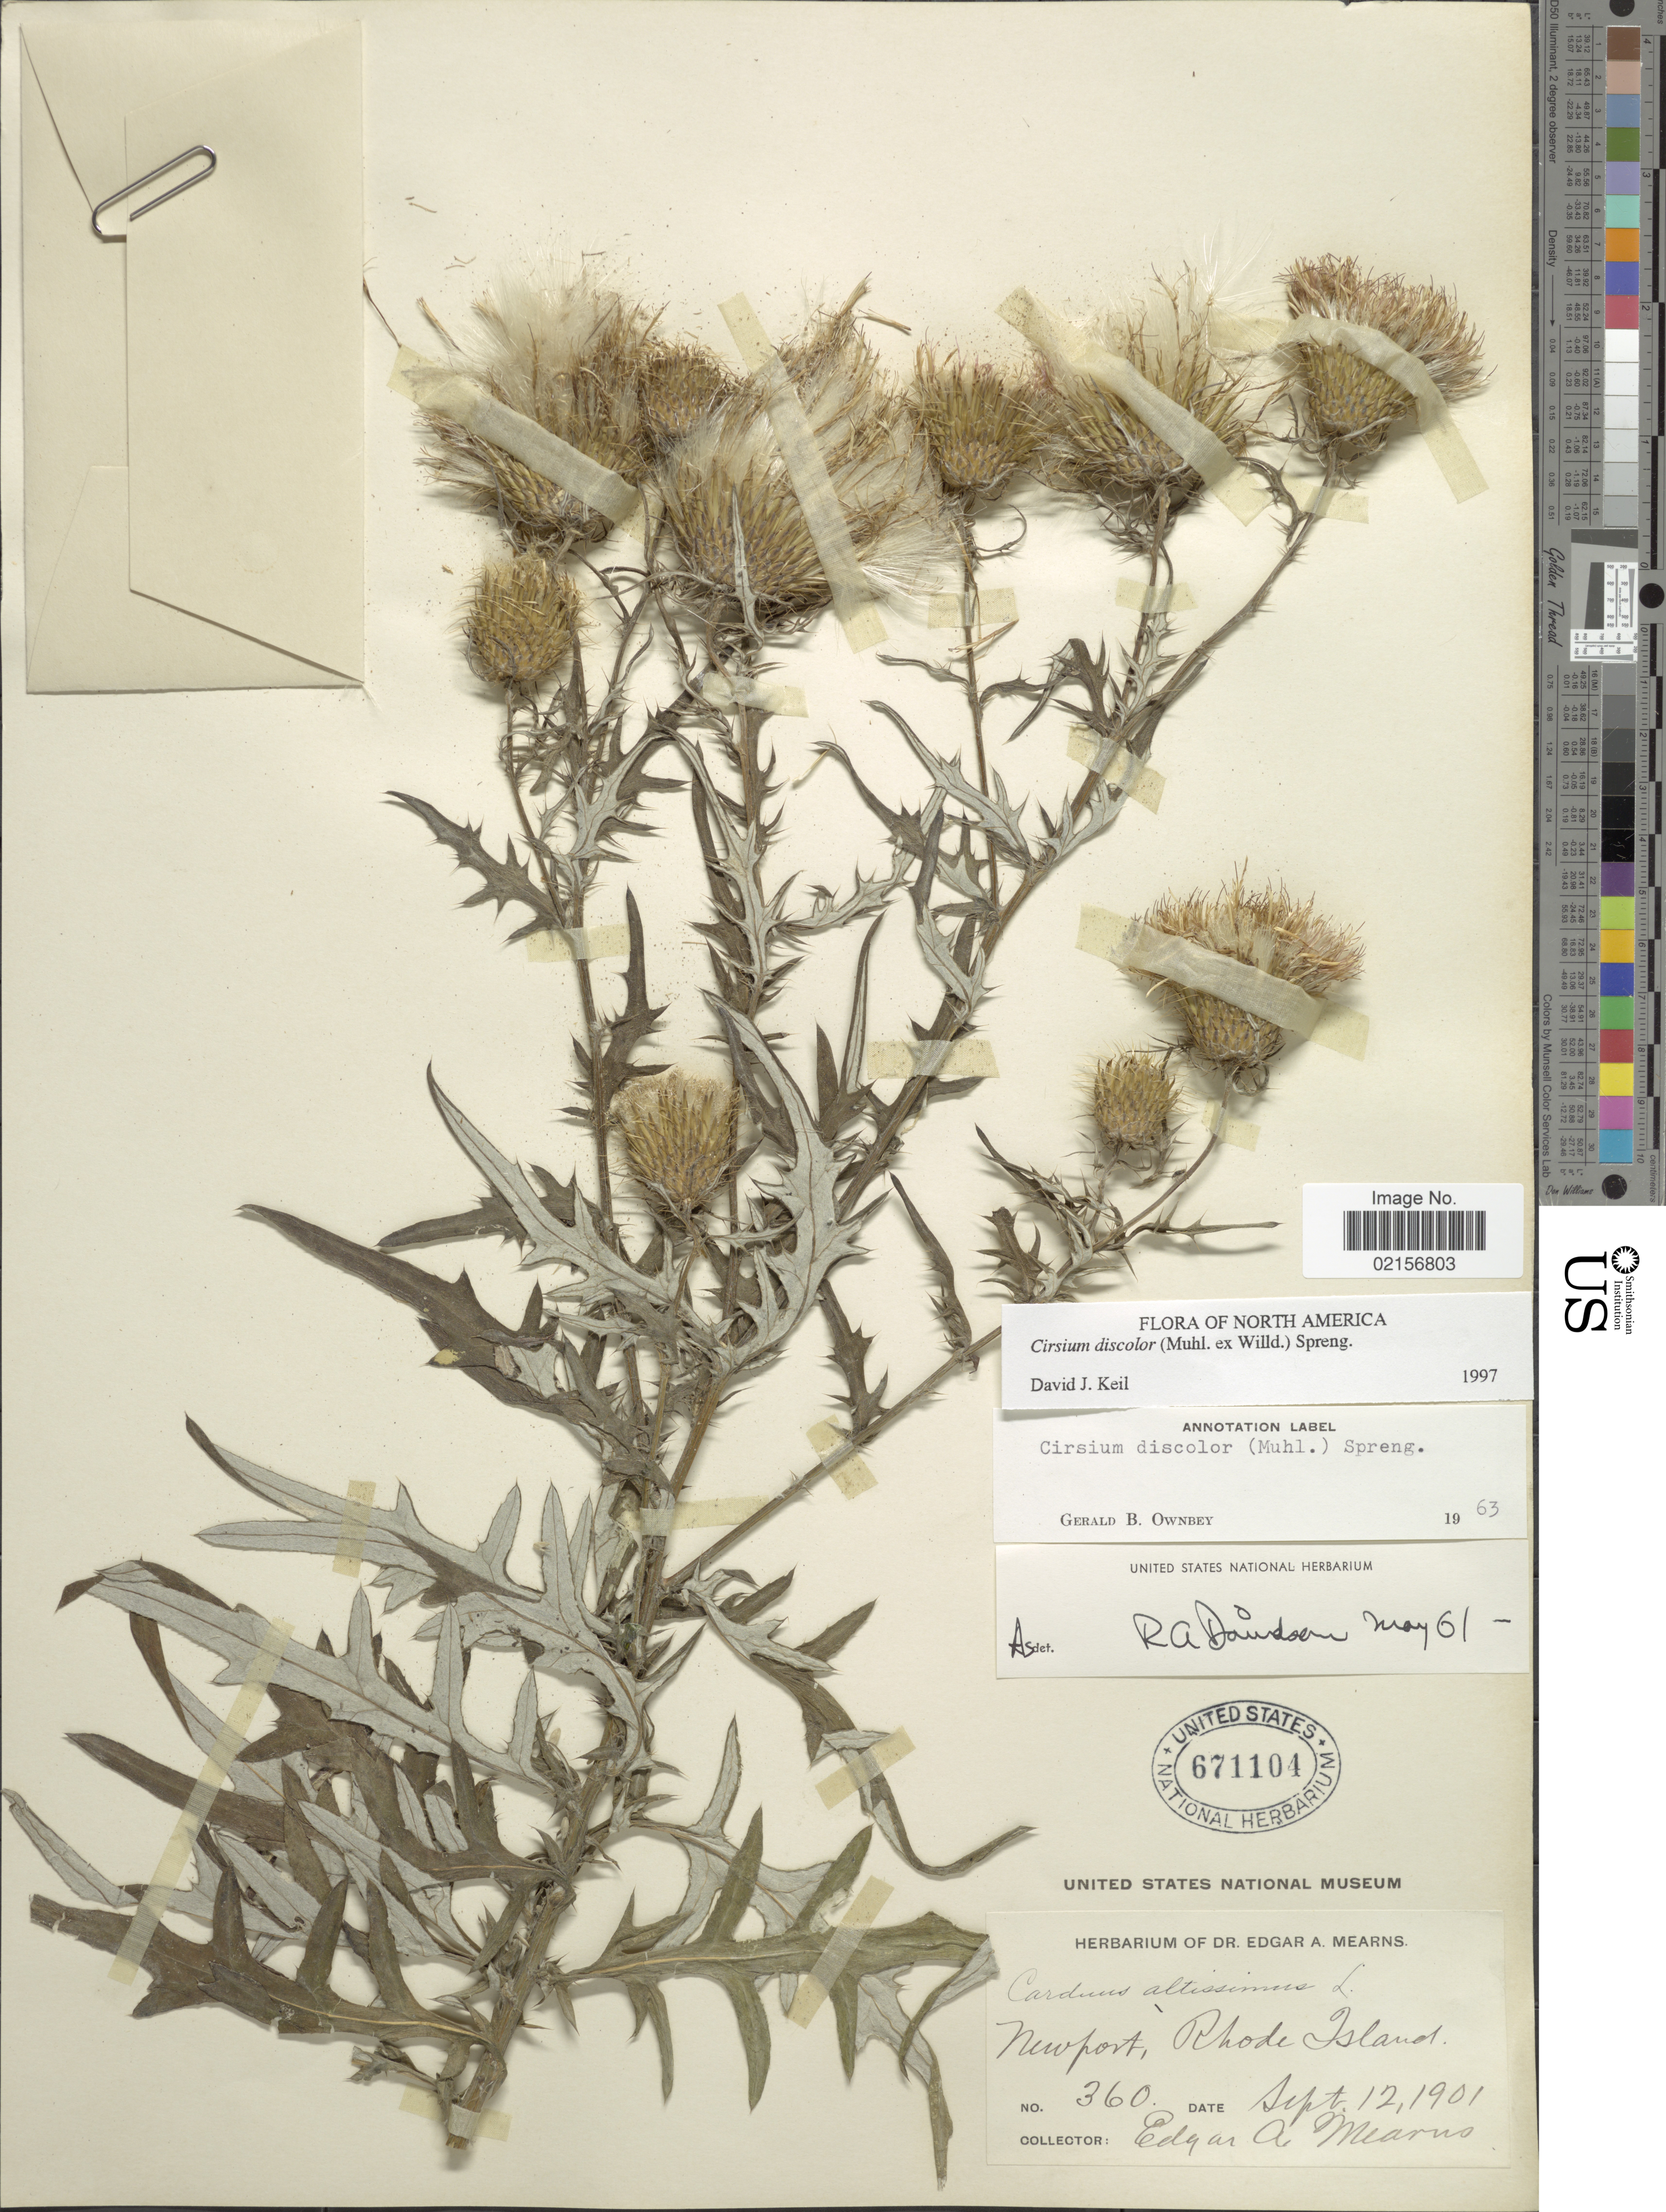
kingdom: Plantae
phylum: Tracheophyta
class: Magnoliopsida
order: Asterales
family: Asteraceae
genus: Cirsium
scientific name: Cirsium discolor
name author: (Muhl. ex Willd.) Spreng.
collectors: E. A. Mearns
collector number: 360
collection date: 1901-09-12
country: United States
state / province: Rhode Island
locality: Newport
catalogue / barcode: US 671104